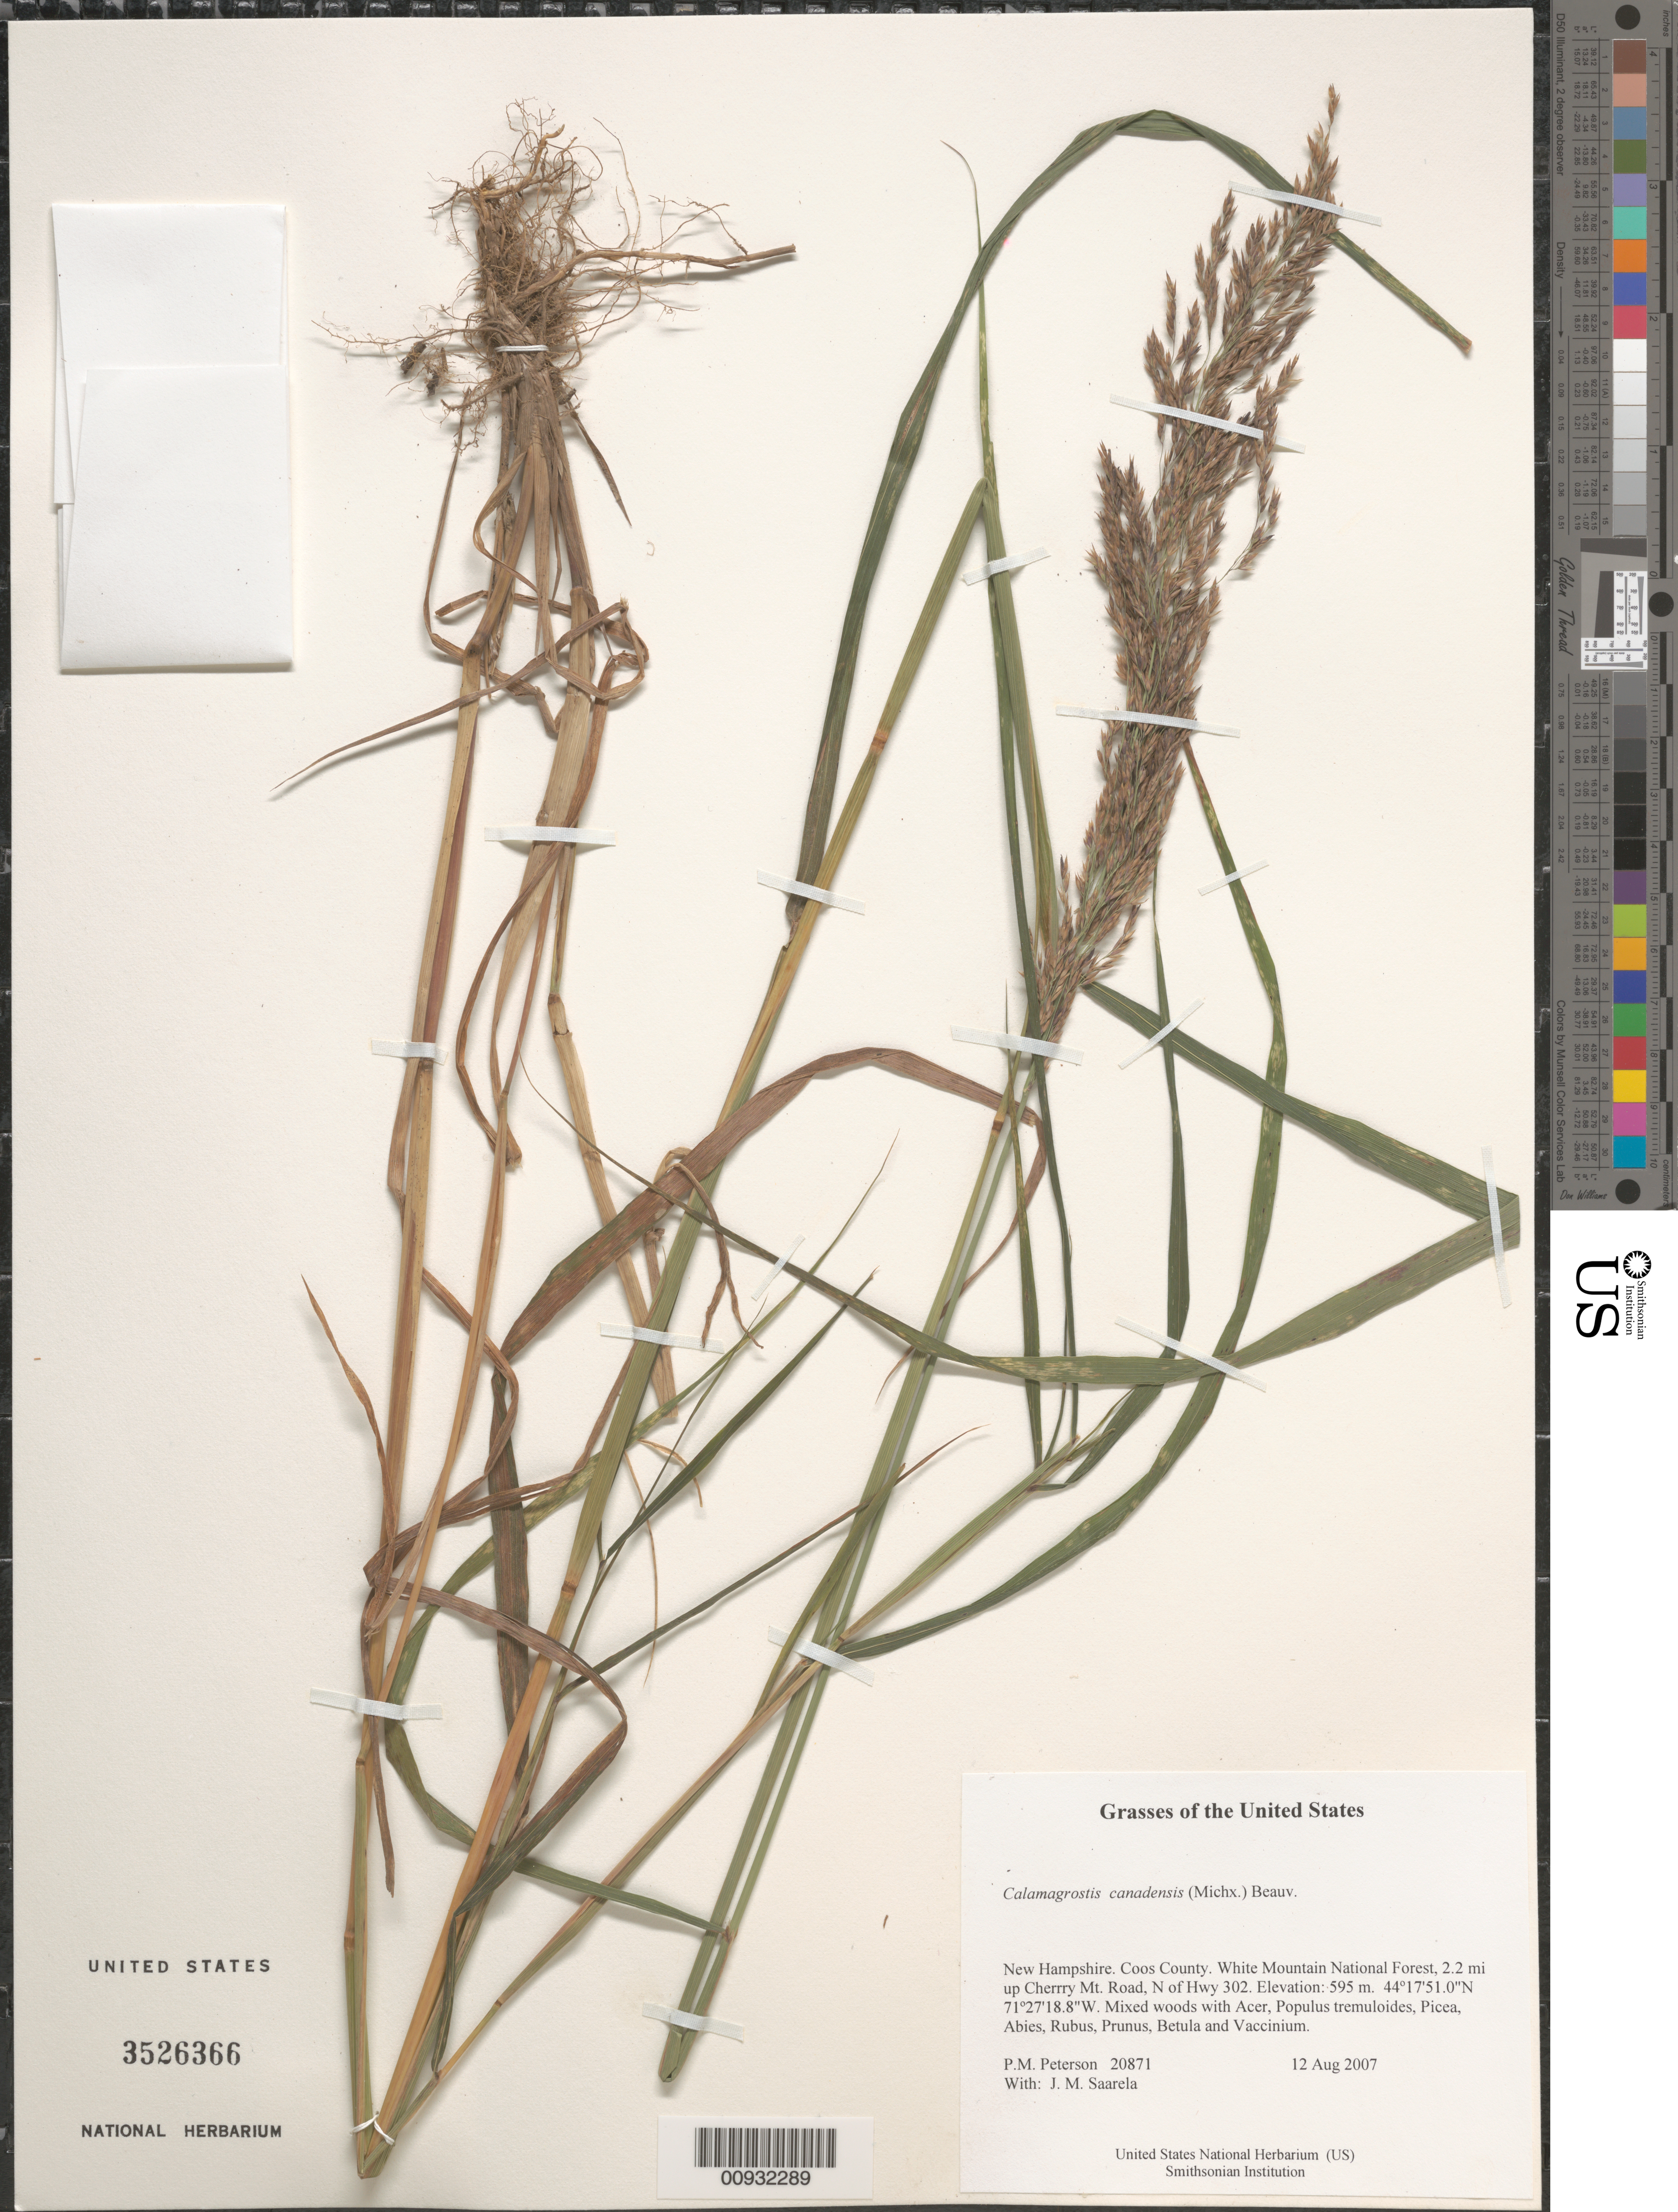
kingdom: Plantae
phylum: Tracheophyta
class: Liliopsida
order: Poales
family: Poaceae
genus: Calamagrostis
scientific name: Calamagrostis canadensis var. langsdorffii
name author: (Link) Inman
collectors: P. M. Peterson & J. Saarela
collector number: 20871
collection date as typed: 12 Aug 2007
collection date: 2007-08-12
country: United States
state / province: New Hampshire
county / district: Coos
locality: White Mountain National Forest, 2.2 mi up Cherrry Mt. Road, N of Hwy 302.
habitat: Mixed woods with Acer, Populus tremuloides, Picea, Abies, Rubus, Prunus, Betula and Vaccinium.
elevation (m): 595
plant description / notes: Tissue sample 20871.33 depleted before it could be imported into EMu (4 Jun 2018). No Biorepository ID was ever assigned.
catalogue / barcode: US 3526366